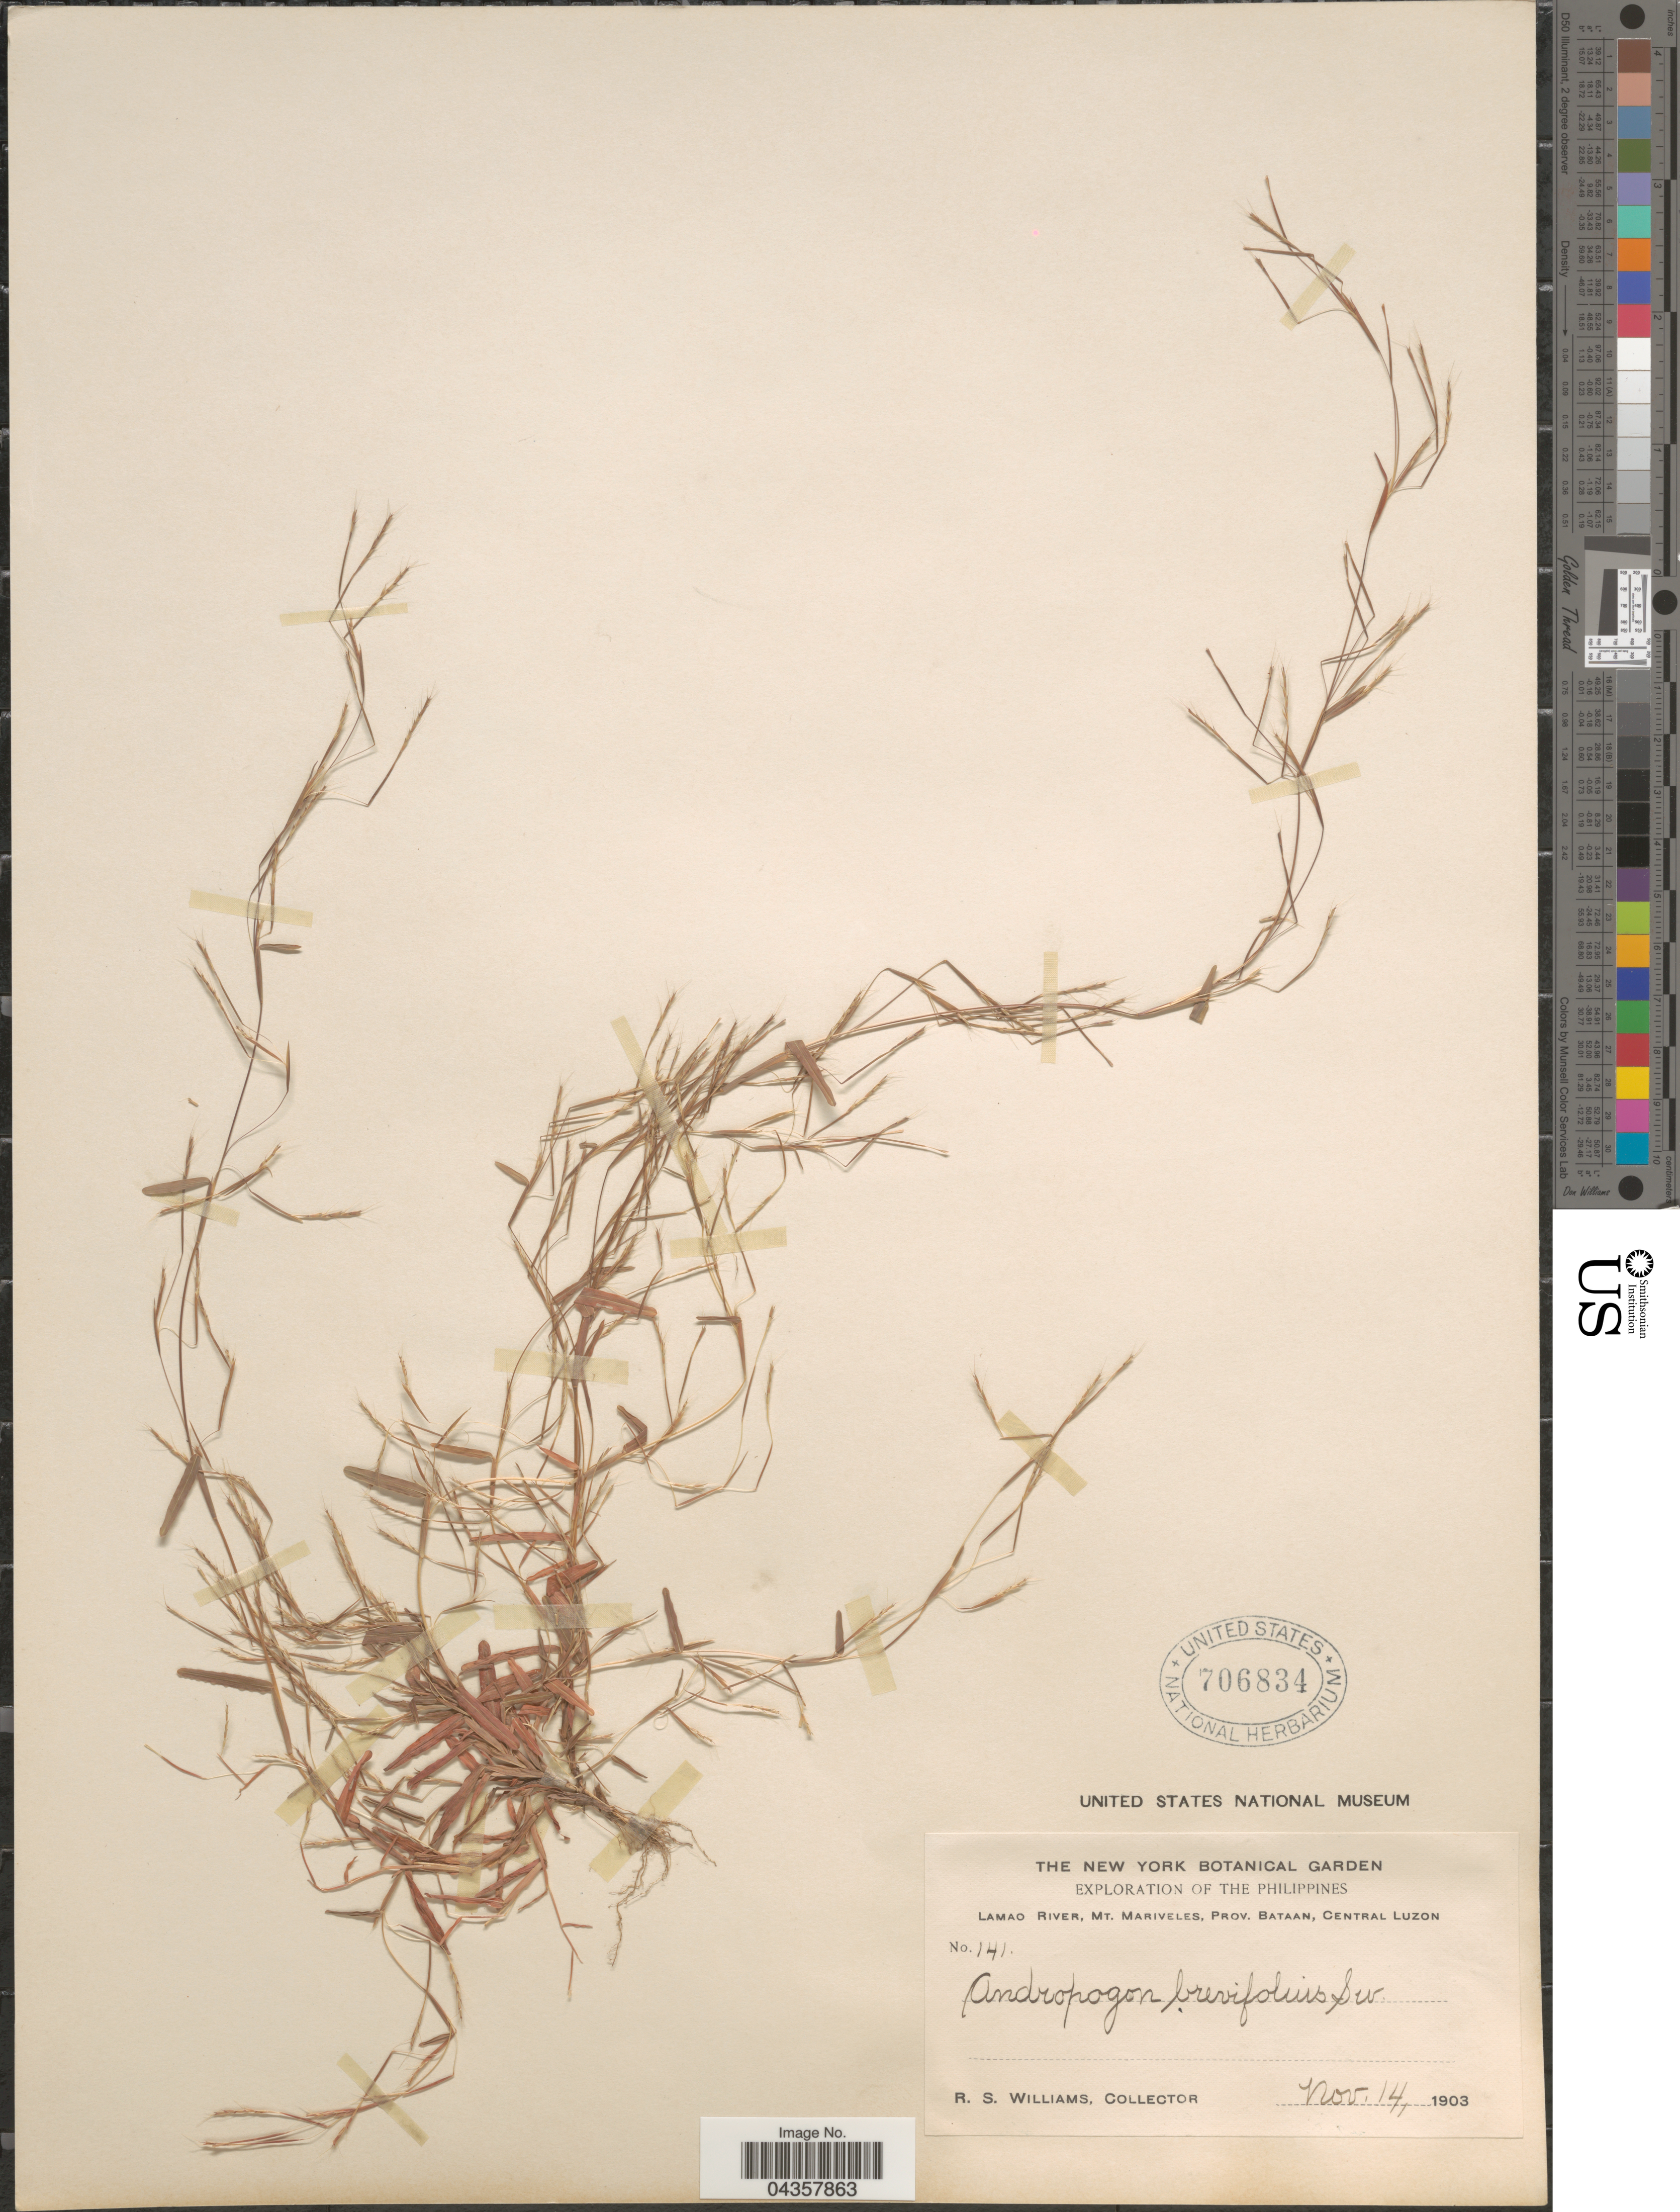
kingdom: Plantae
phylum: Tracheophyta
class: Liliopsida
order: Poales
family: Poaceae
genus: Schizachyrium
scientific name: Schizachyrium sp.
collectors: R. S. Williams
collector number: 141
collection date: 1903-11-14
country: Philippines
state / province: Central Luzon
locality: Exploration of The Philippines. Lamao River, Mt. Mariveles, Prov. Bataan.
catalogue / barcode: US 706834